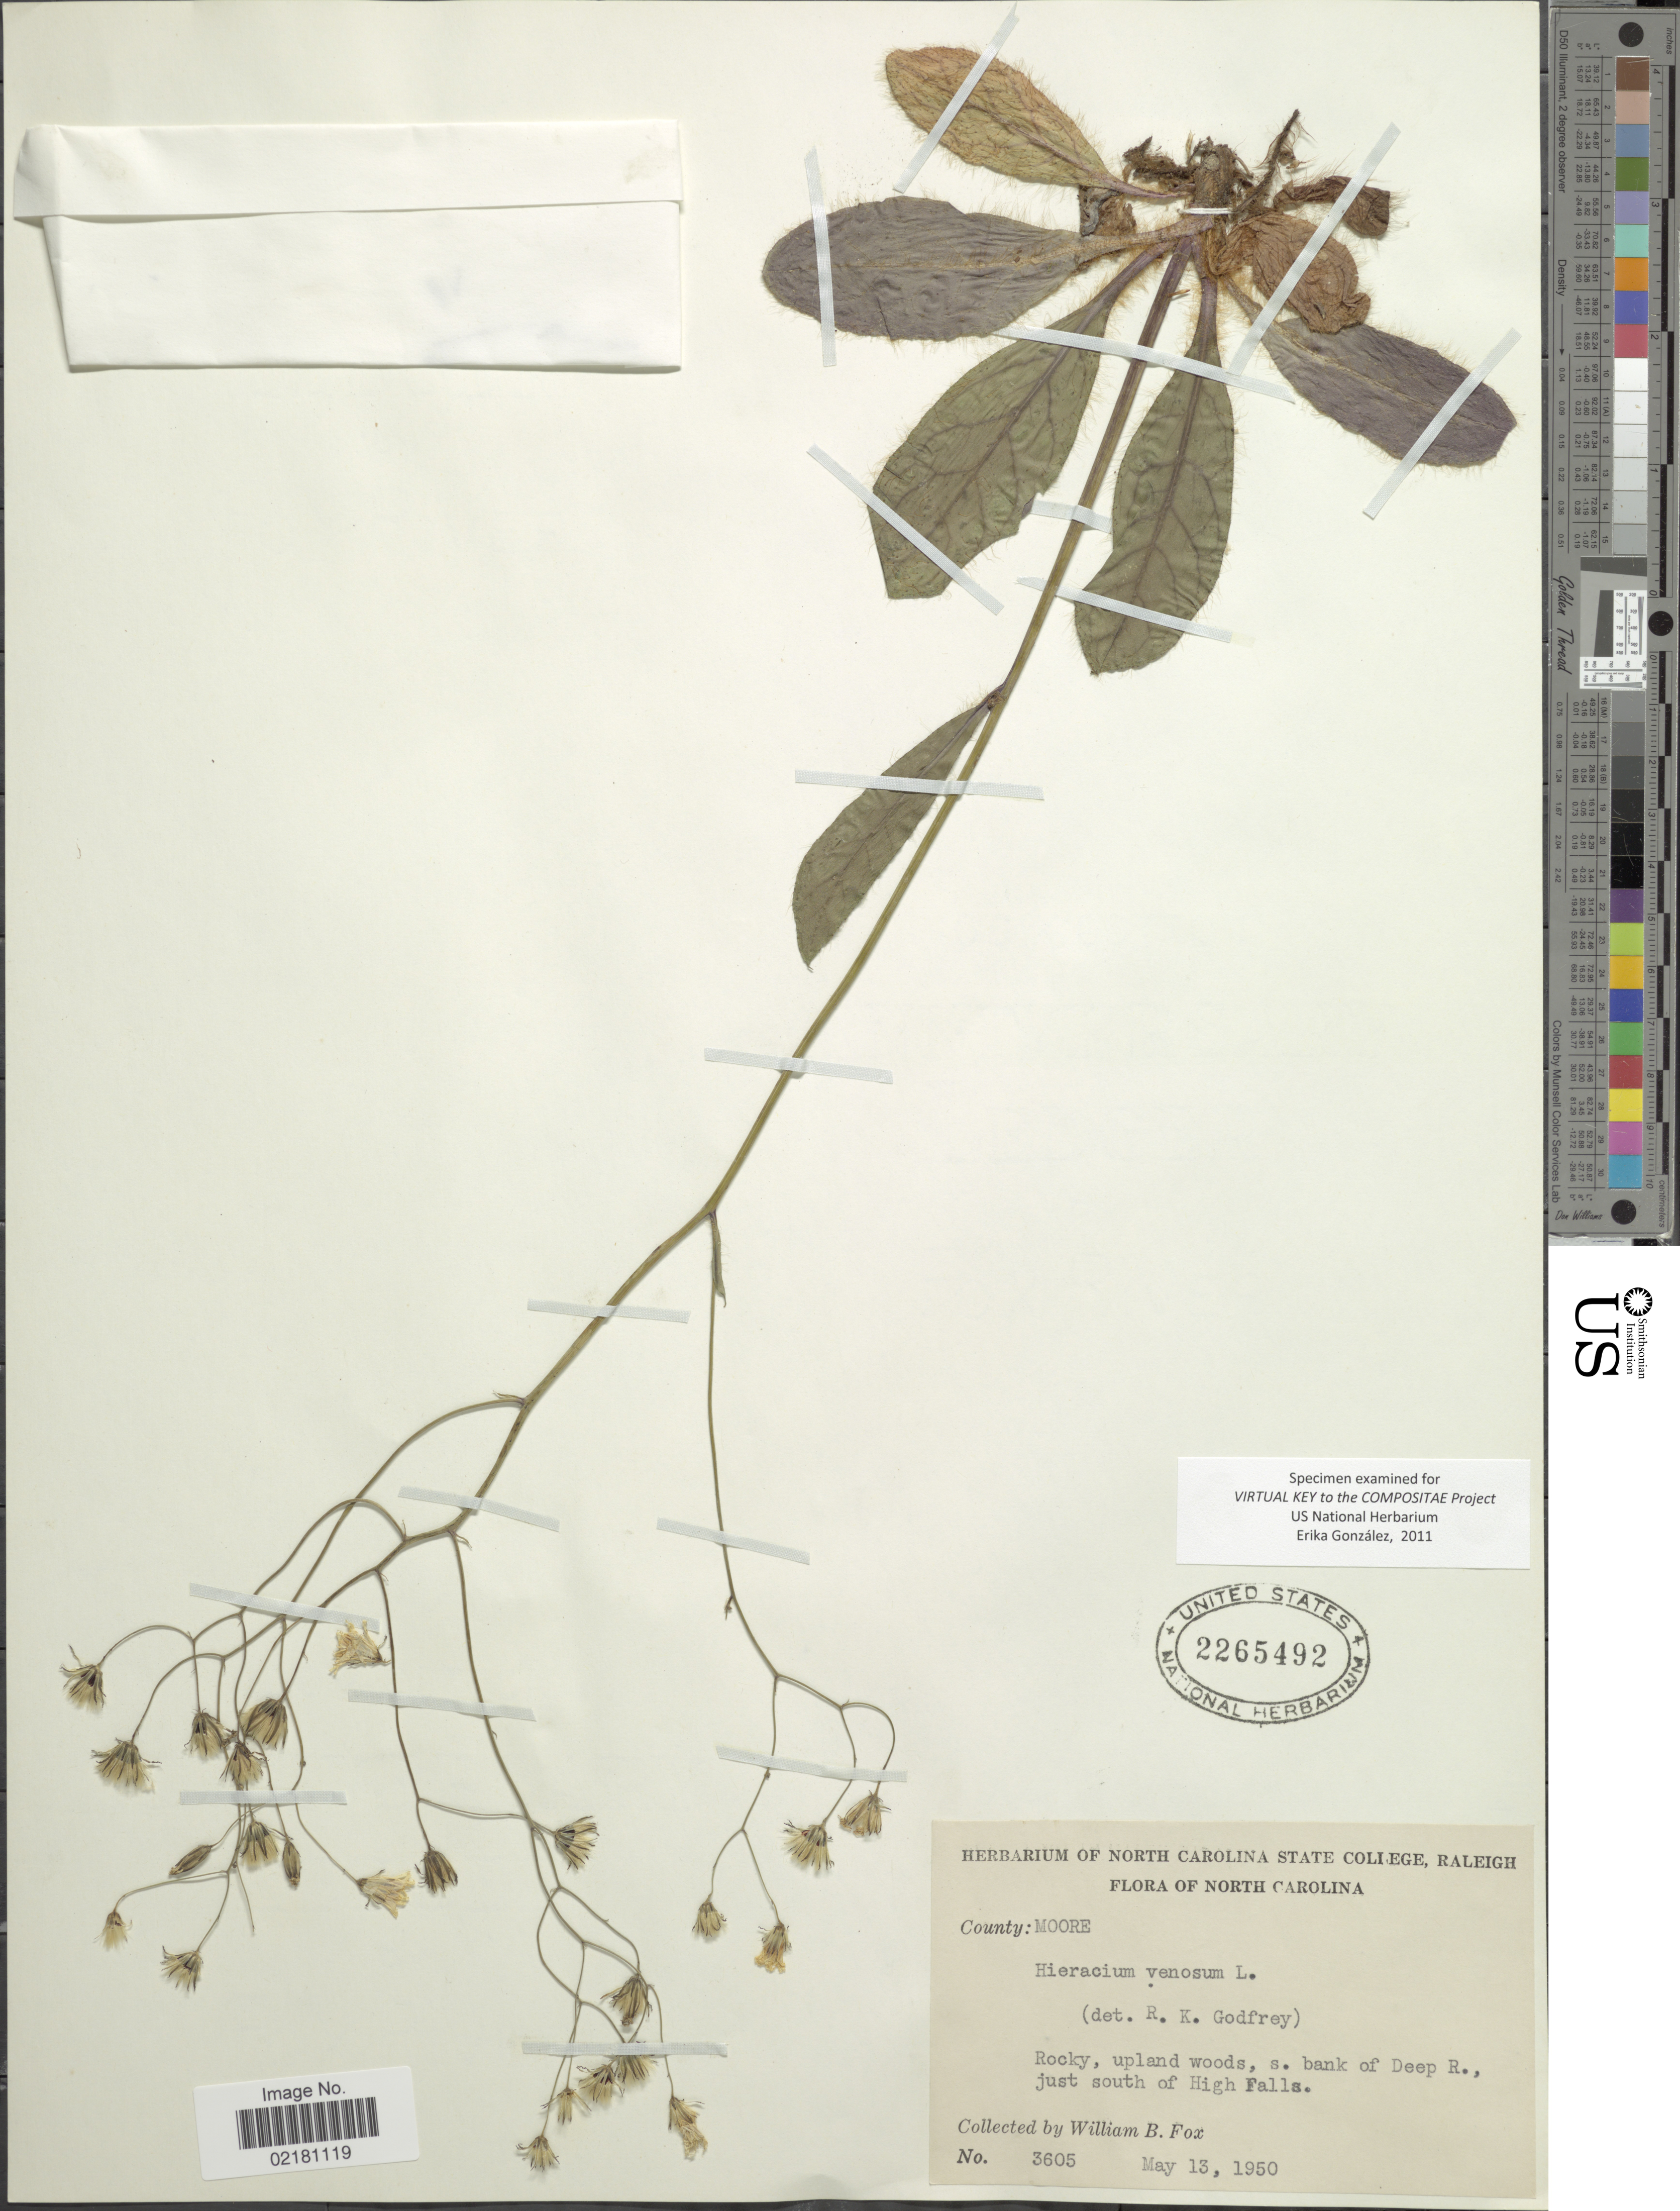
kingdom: Plantae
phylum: Tracheophyta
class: Magnoliopsida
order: Asterales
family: Asteraceae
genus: Hieracium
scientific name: Hieracium venosum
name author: L.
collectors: W. B. Fox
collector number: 3605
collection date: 1950-05-13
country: United States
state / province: North Carolina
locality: Rocky, upland woods, s. bank of Deep R., just south of High Falls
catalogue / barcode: US 2265492